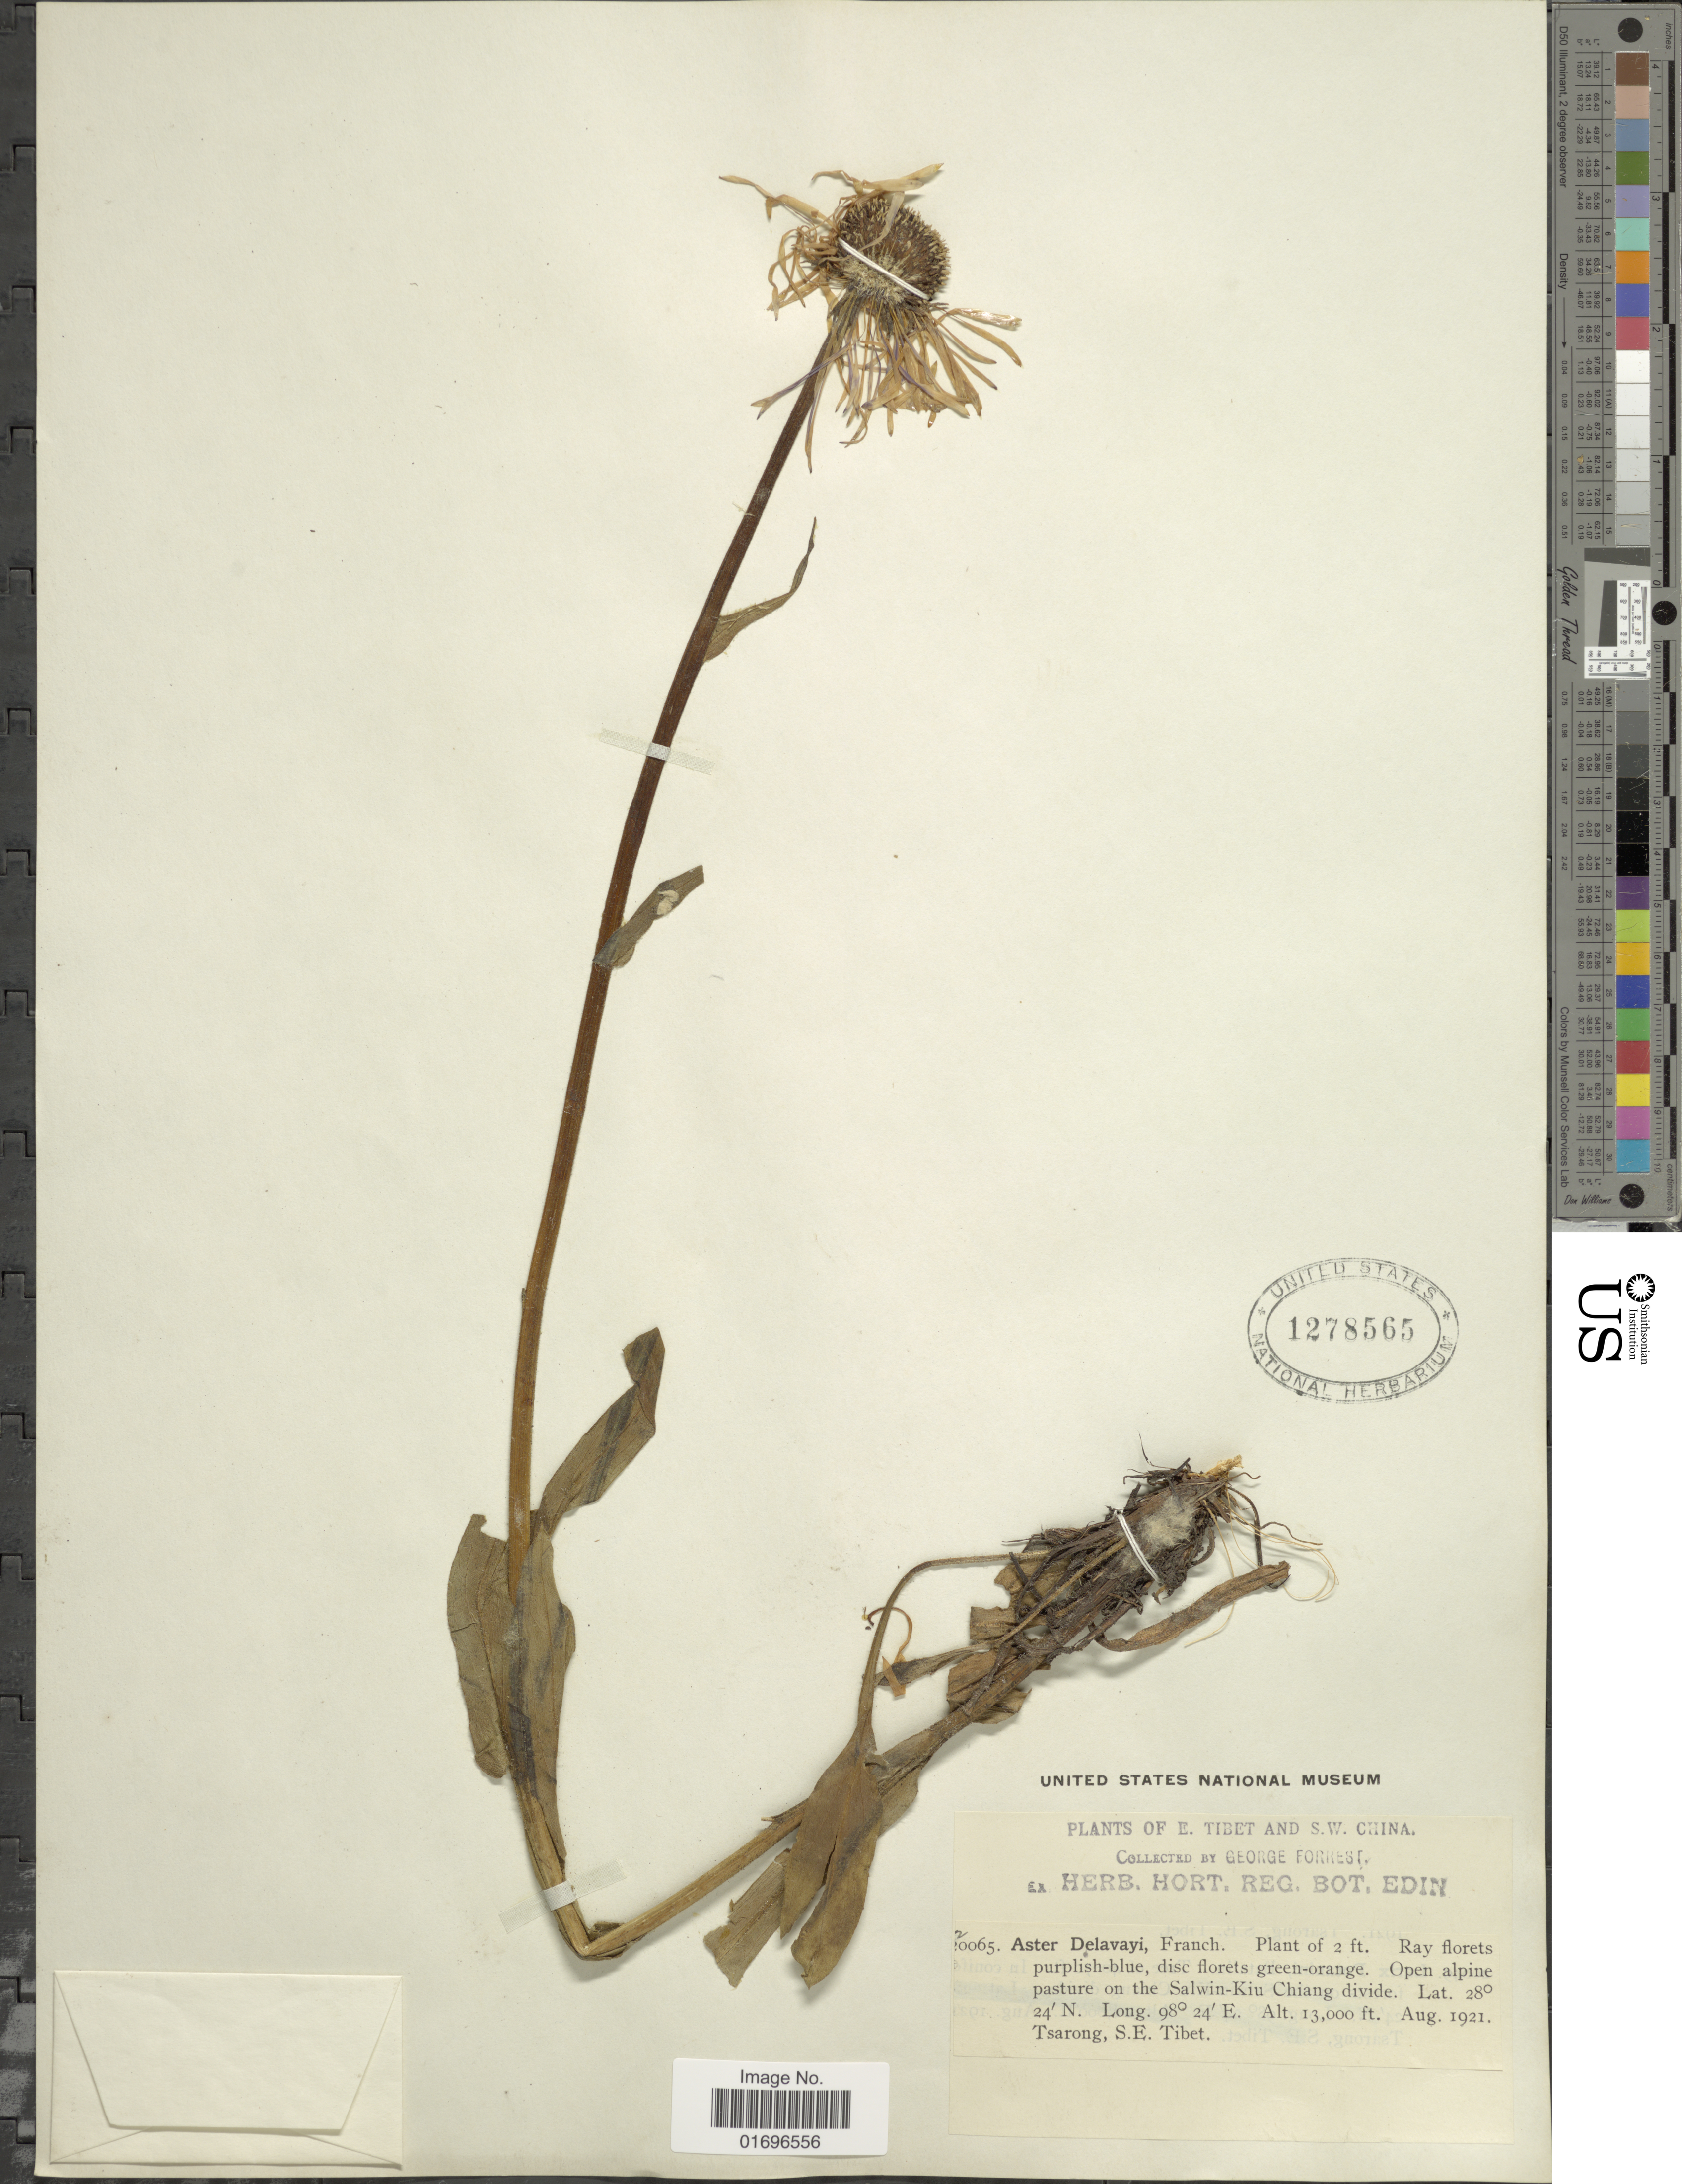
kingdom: Plantae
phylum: Tracheophyta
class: Magnoliopsida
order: Asterales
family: Asteraceae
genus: Aster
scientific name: Aster delavayi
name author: Franch.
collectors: G. Forrest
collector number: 20065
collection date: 1921-08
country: China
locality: E. Tibet and S.W. China. Open alpine pasture on the Salwin-Kiu Chiang divide. Tsarong, S.E. Tibet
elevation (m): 3962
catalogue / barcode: US 1278565